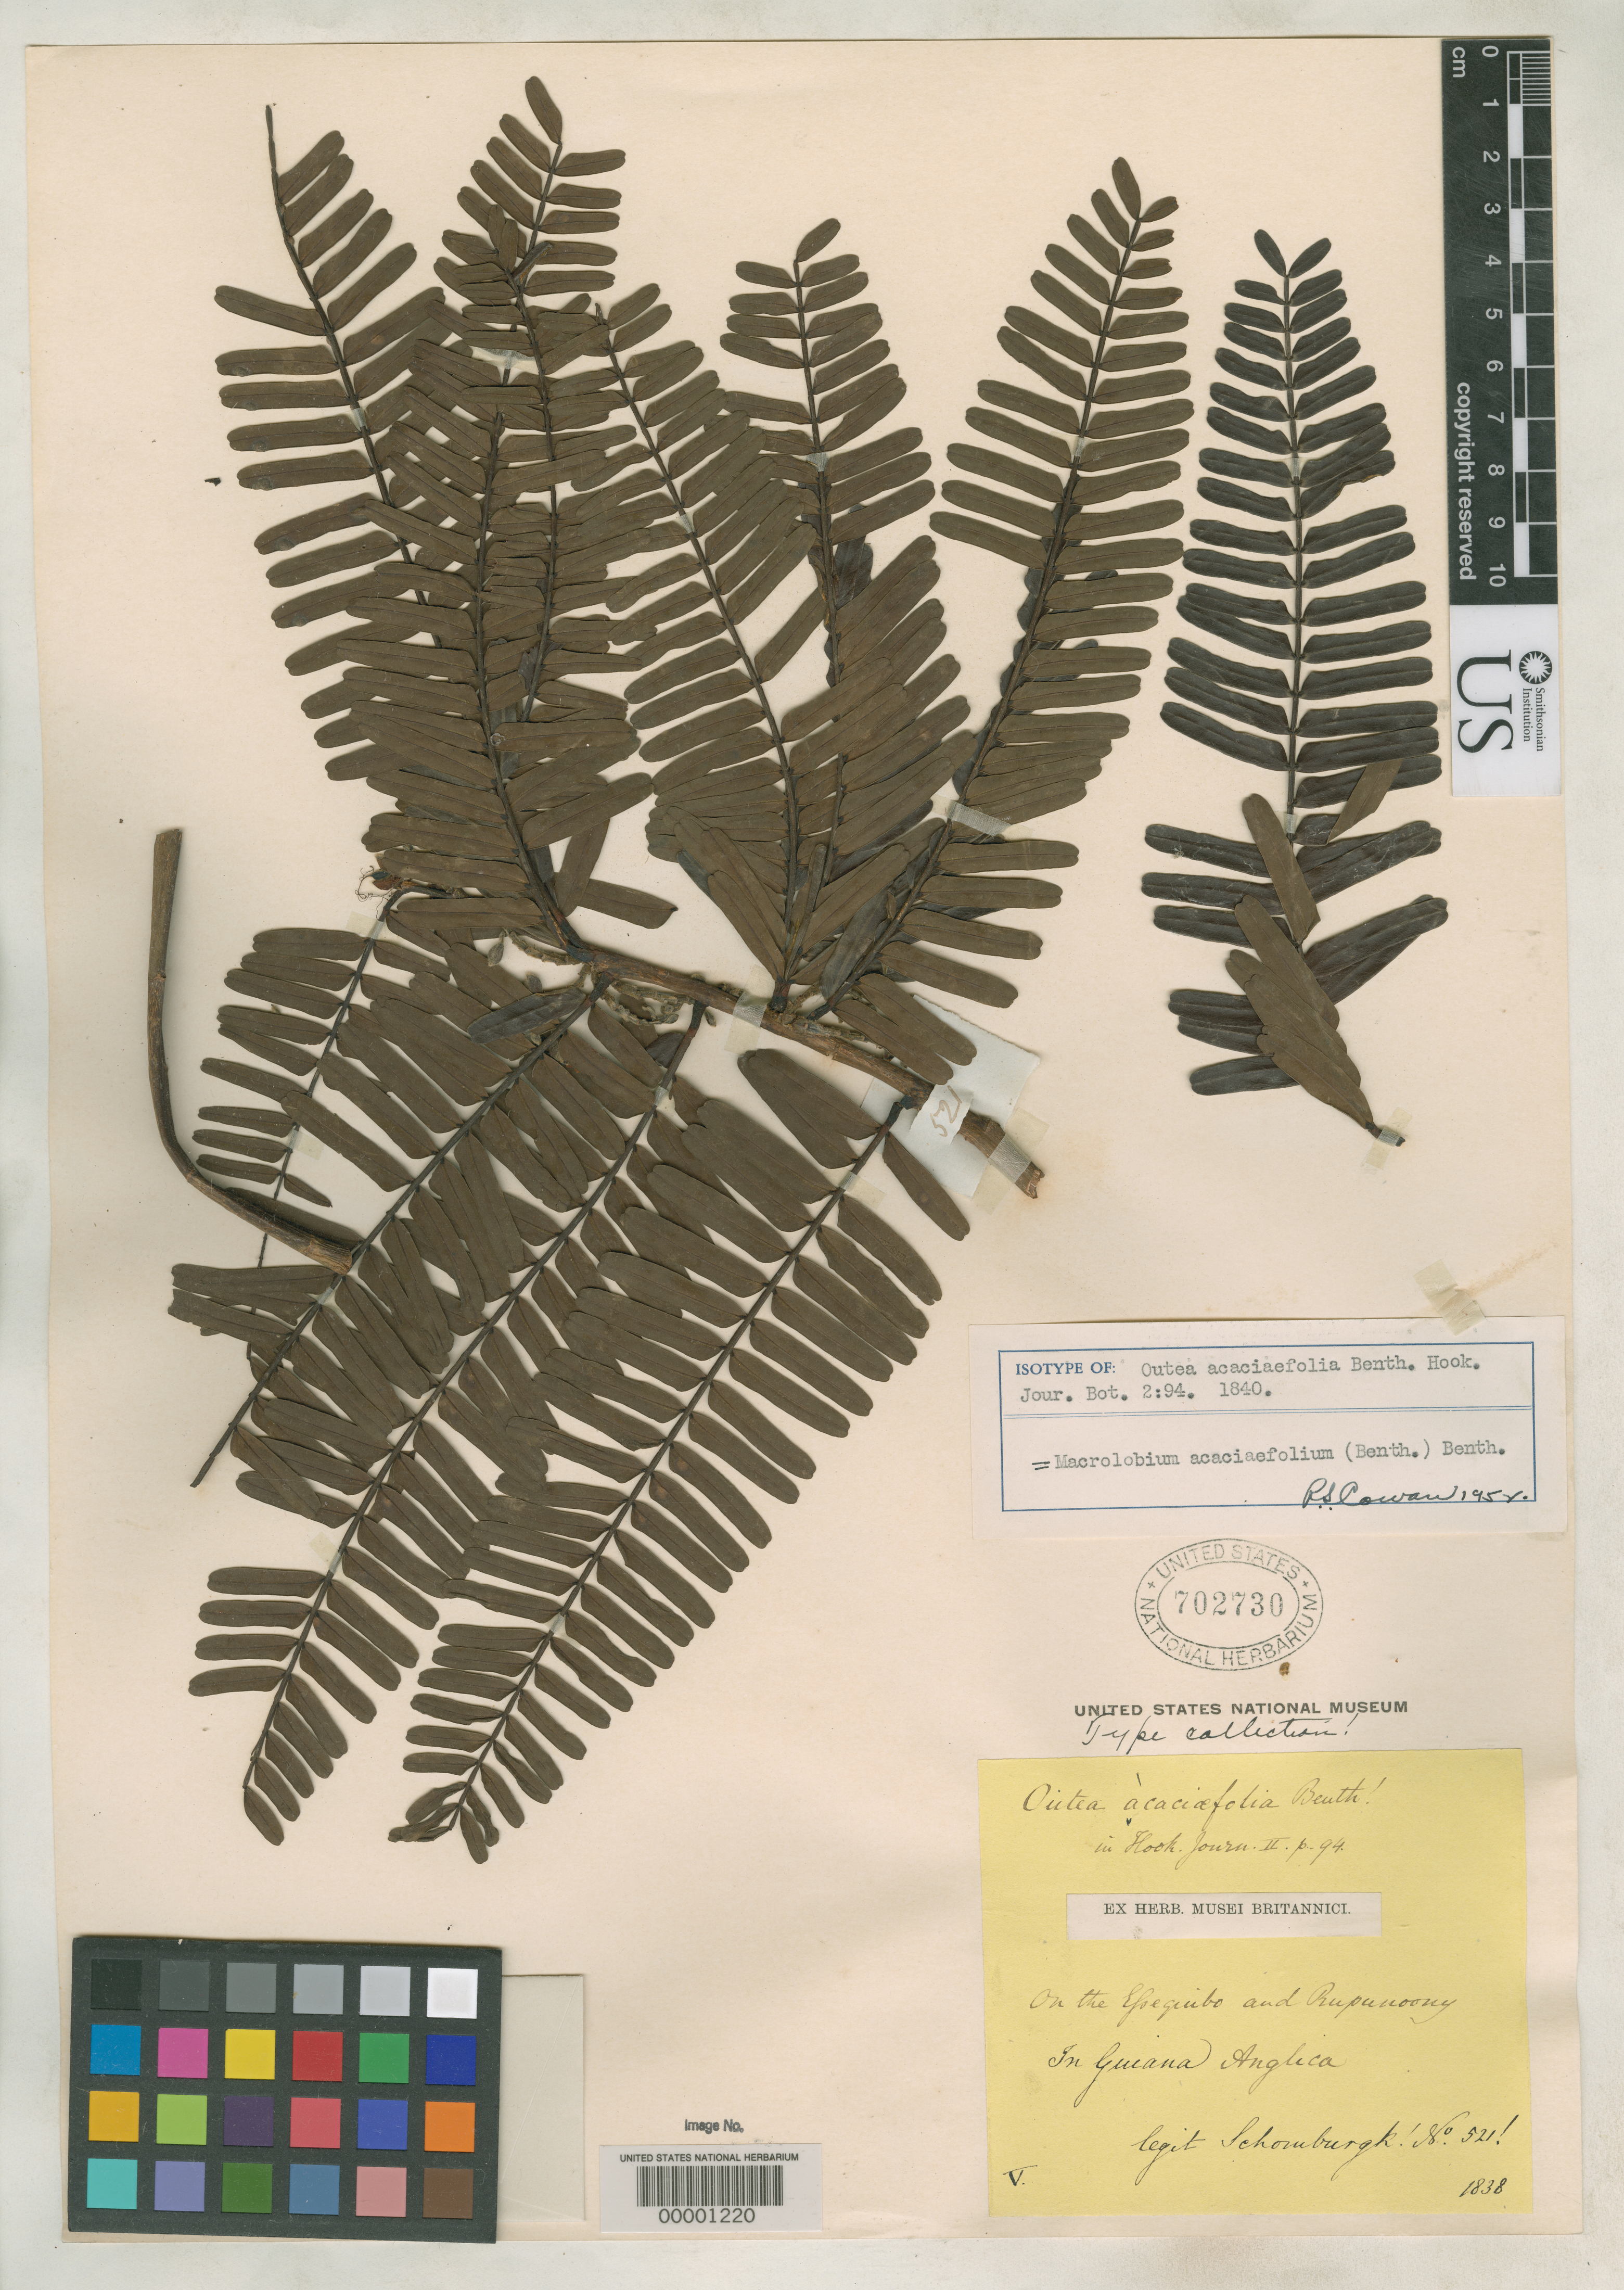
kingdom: Plantae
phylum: Tracheophyta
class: Magnoliopsida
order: Fabales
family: Fabaceae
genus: Outea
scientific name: Outea acaciifolia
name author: Benth.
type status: Isotype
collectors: R. H. Schomburgk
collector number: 521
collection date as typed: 1838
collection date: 1838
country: Guyana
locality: Essequibo and Rupunoony.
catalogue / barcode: US 702730